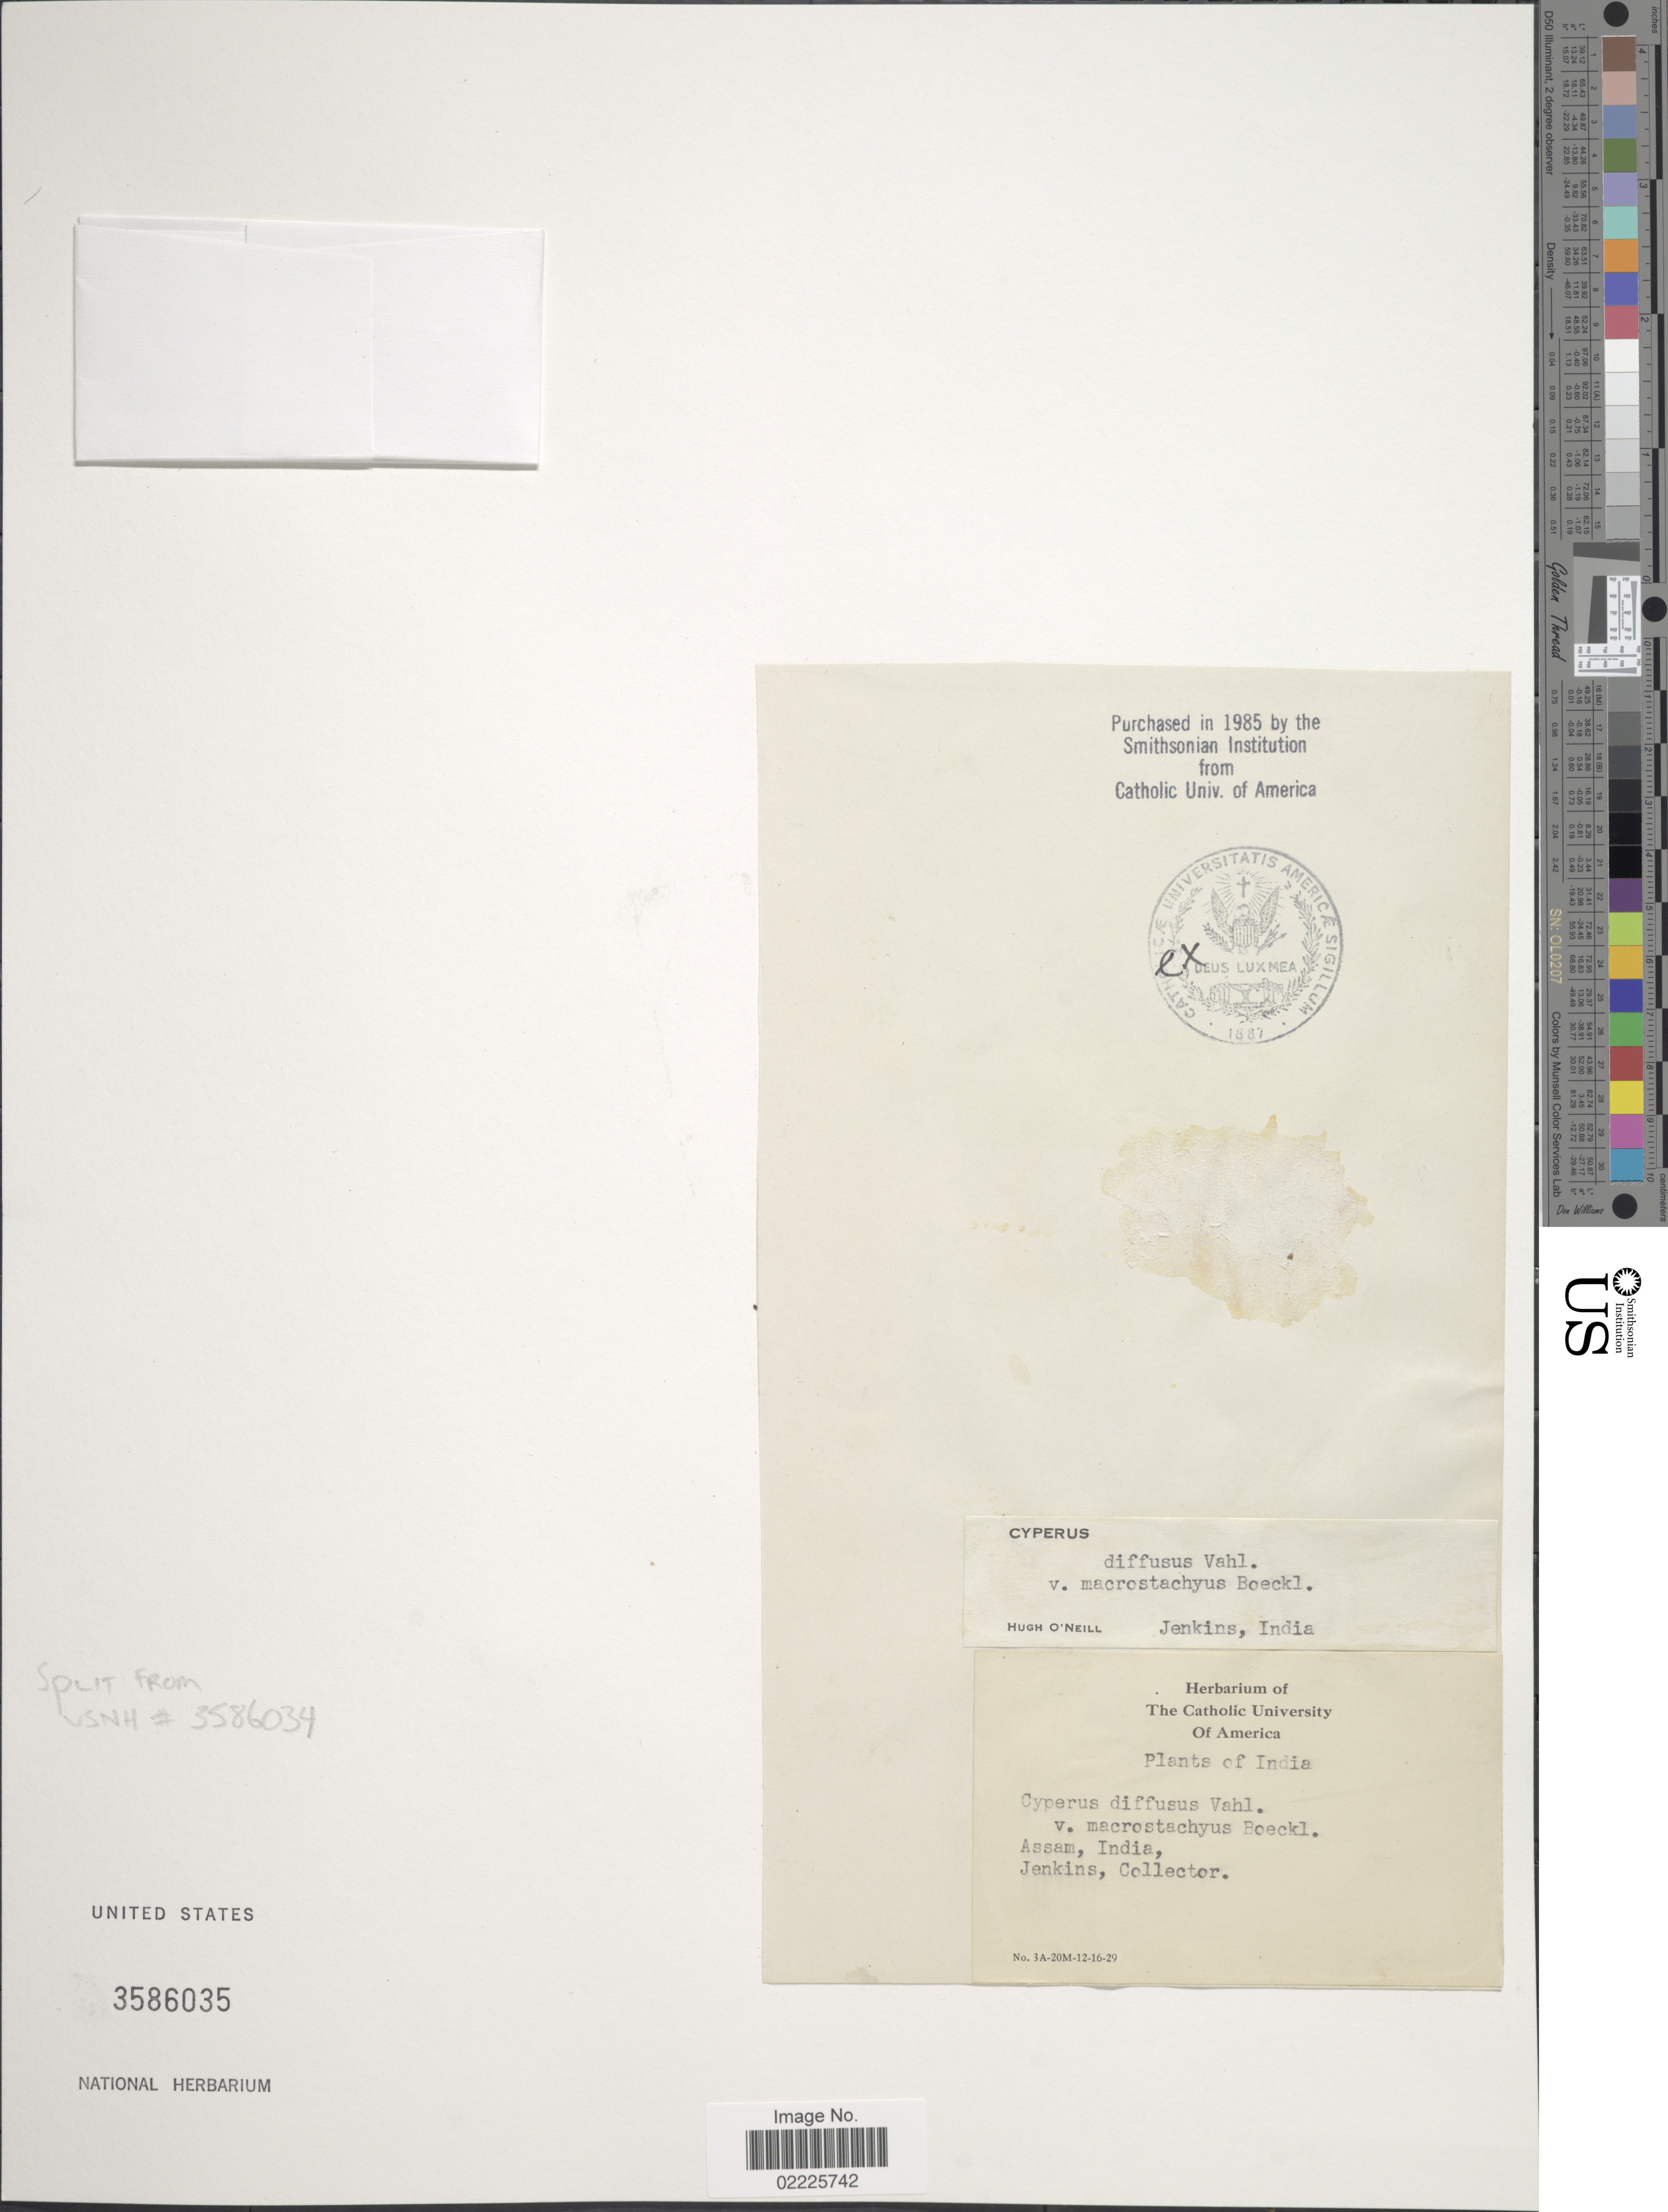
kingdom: Plantae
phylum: Tracheophyta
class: Liliopsida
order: Poales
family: Cyperaceae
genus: Cyperus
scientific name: Cyperus diffusus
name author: Vahl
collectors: -. Jenkins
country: India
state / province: Assam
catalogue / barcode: US 3586035